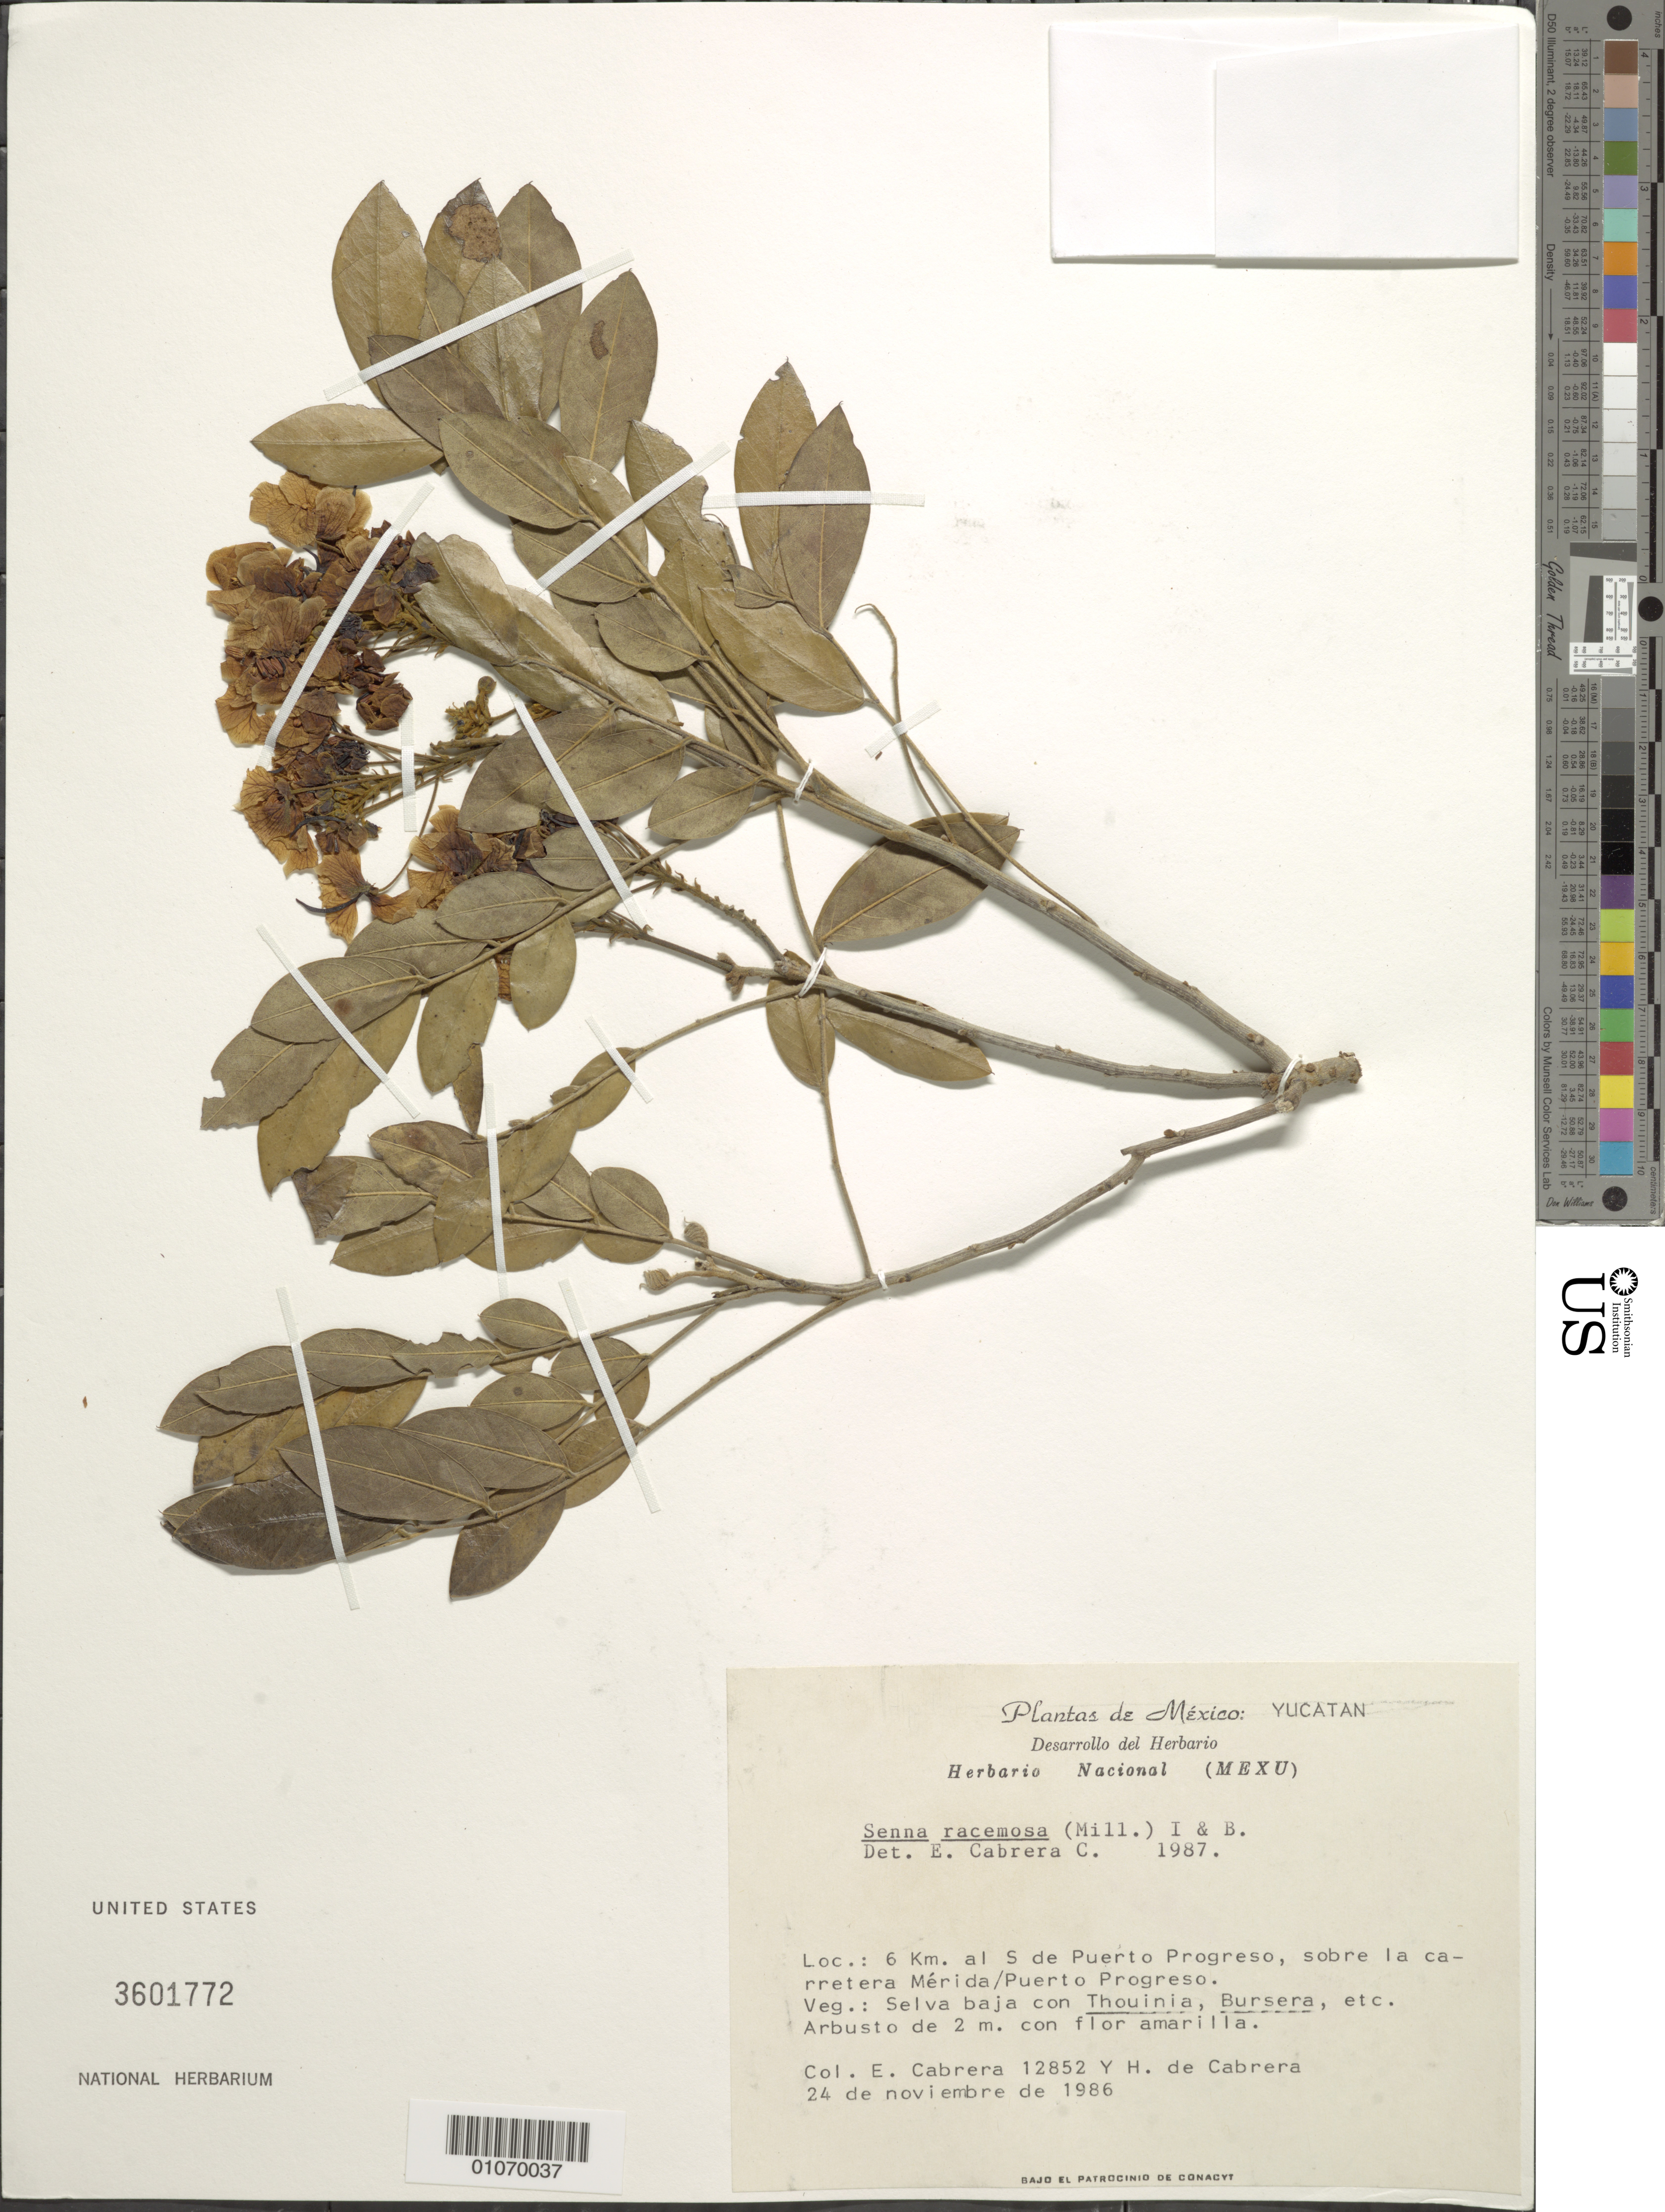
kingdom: Plantae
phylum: Tracheophyta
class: Magnoliopsida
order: Fabales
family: Fabaceae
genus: Senna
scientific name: Senna racemosa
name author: (Mill.) H.S. Irwin & Barneby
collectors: E. Cabrera & H. de Cabrera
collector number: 12852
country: Mexico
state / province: Yucatán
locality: At 6 km al SE de Valladolid, sobre el camino a Yalcon. Acahual de salve mediana.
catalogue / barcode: US 3601772